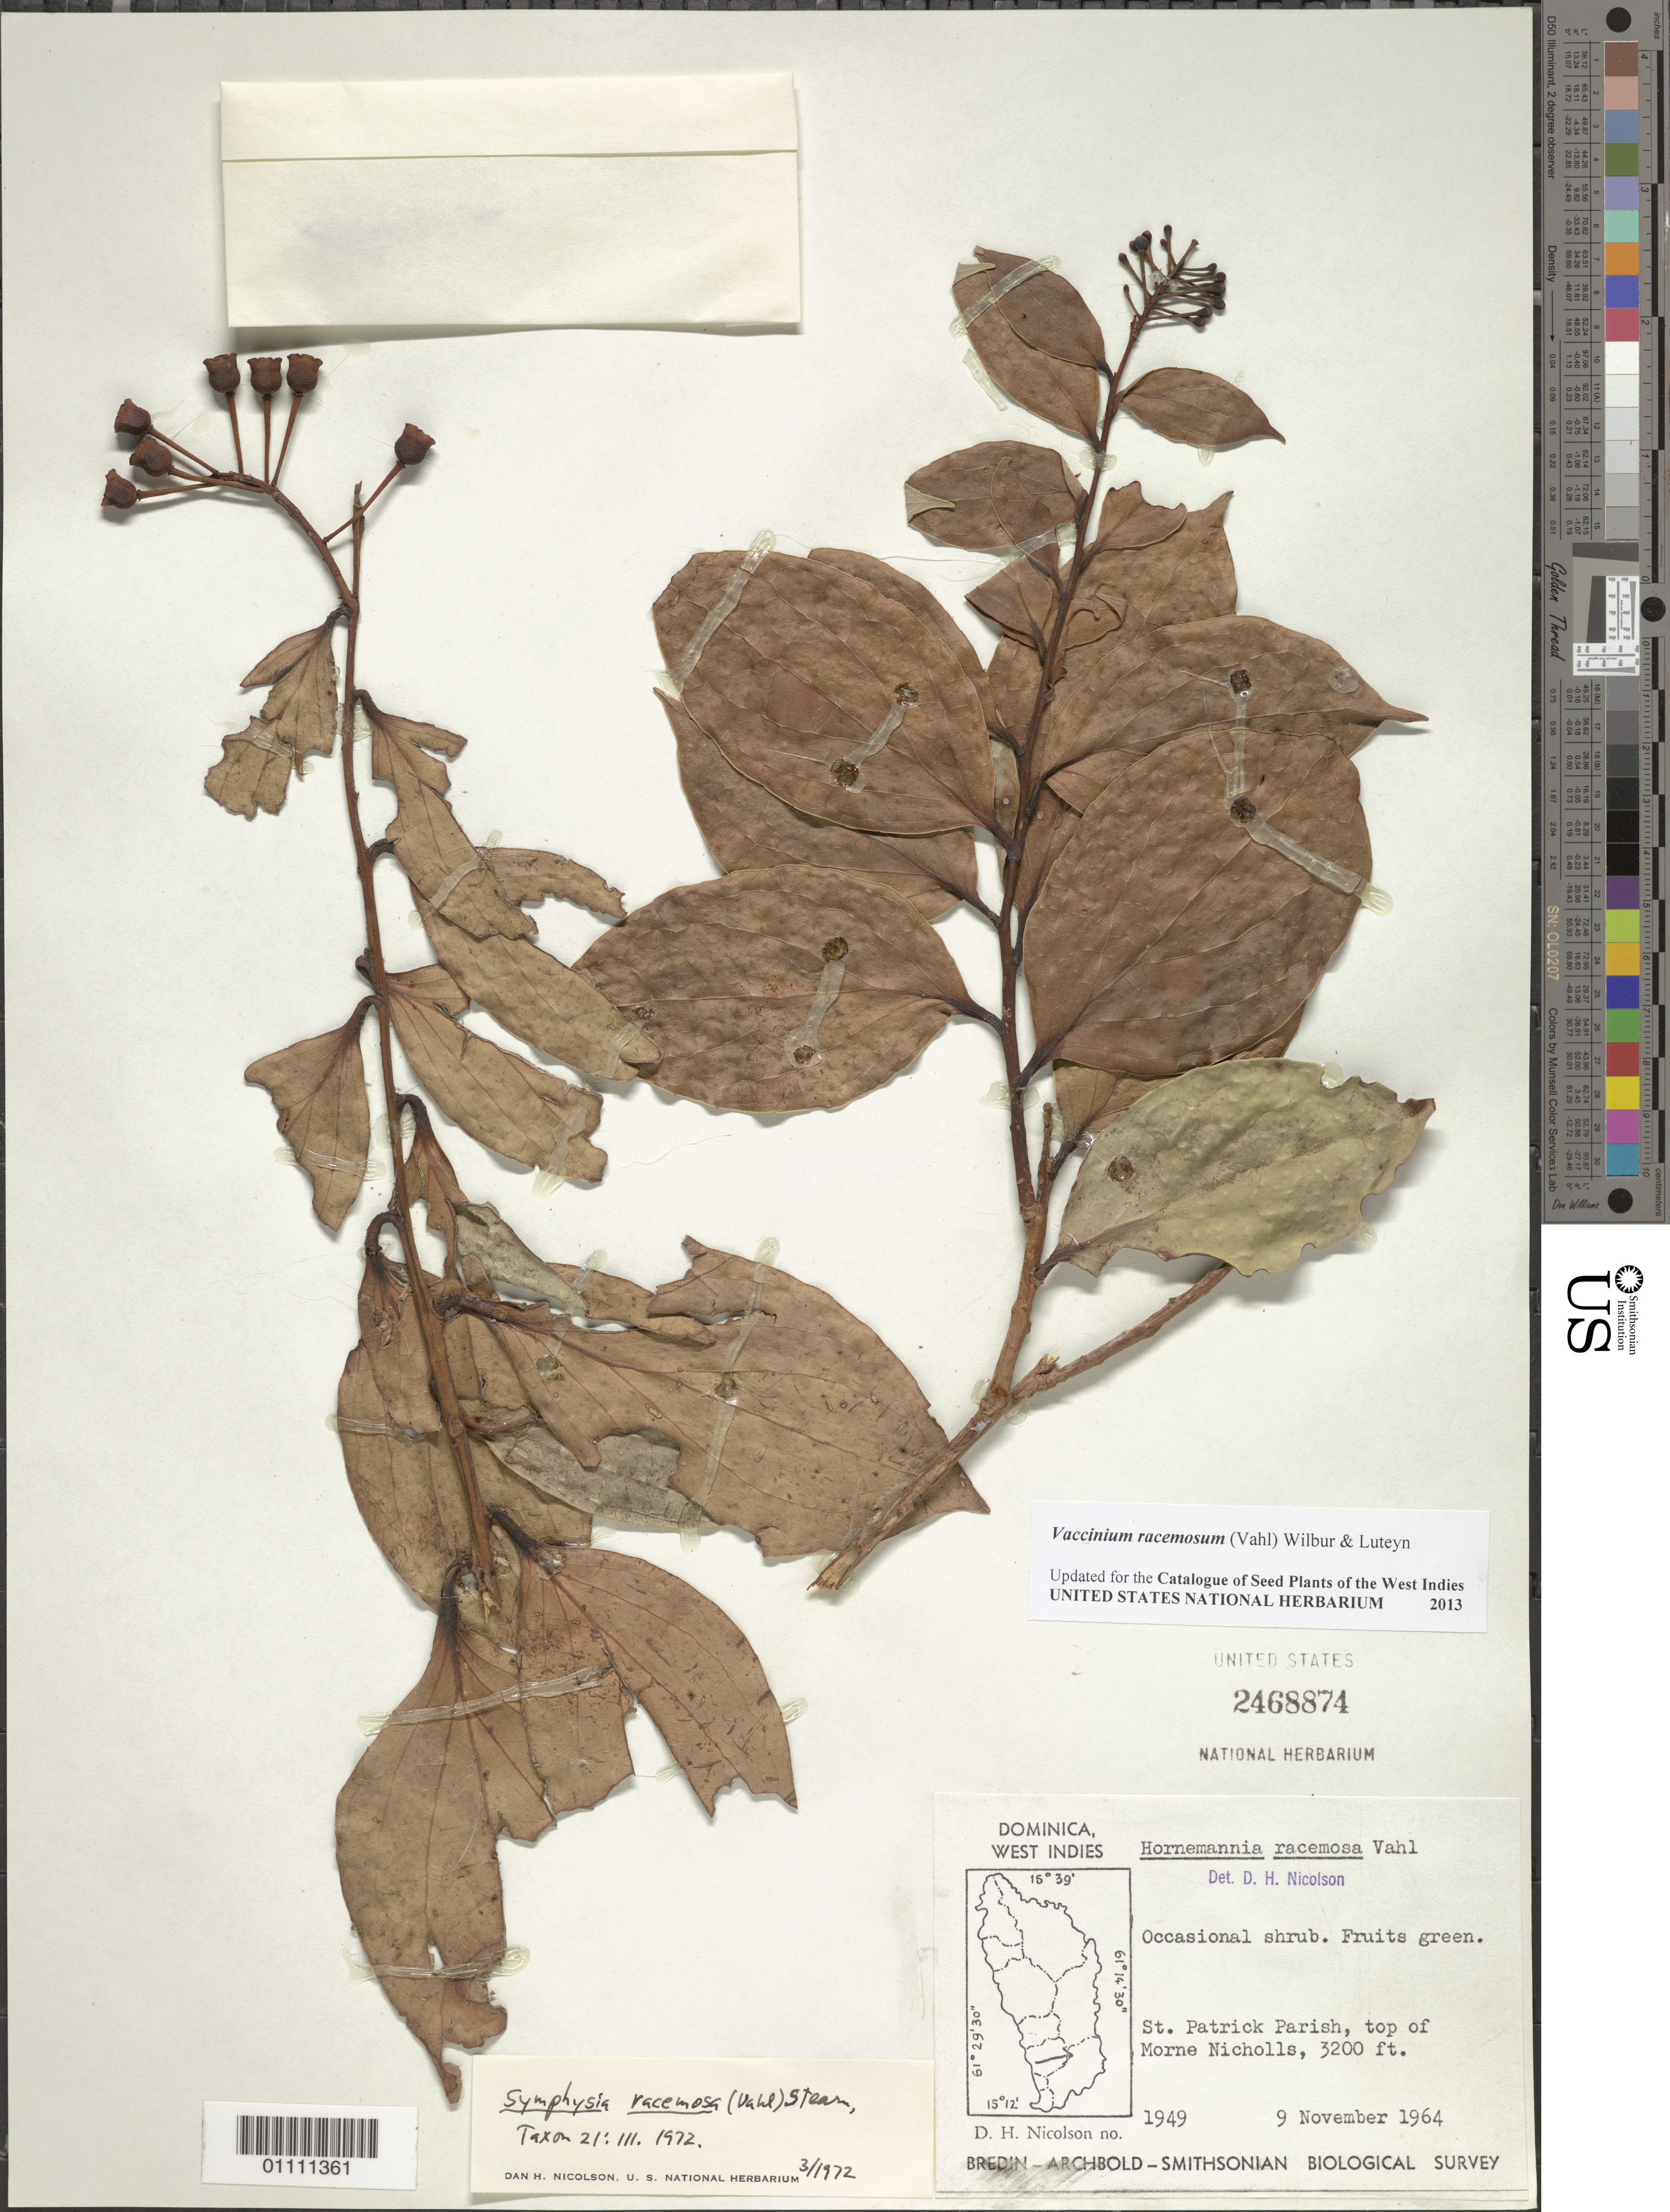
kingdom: Plantae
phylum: Tracheophyta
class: Magnoliopsida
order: Ericales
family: Ericaceae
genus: Vaccinium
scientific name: Vaccinium racemosum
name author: (Vahl) Wilbur & Luteyn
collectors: D. H. Nicolson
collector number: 1949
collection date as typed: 09 Nov 1964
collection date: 1964-11-09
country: Dominica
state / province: St. Patrick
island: Dominica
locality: Top of Morne Nicholls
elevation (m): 975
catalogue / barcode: US 2468874